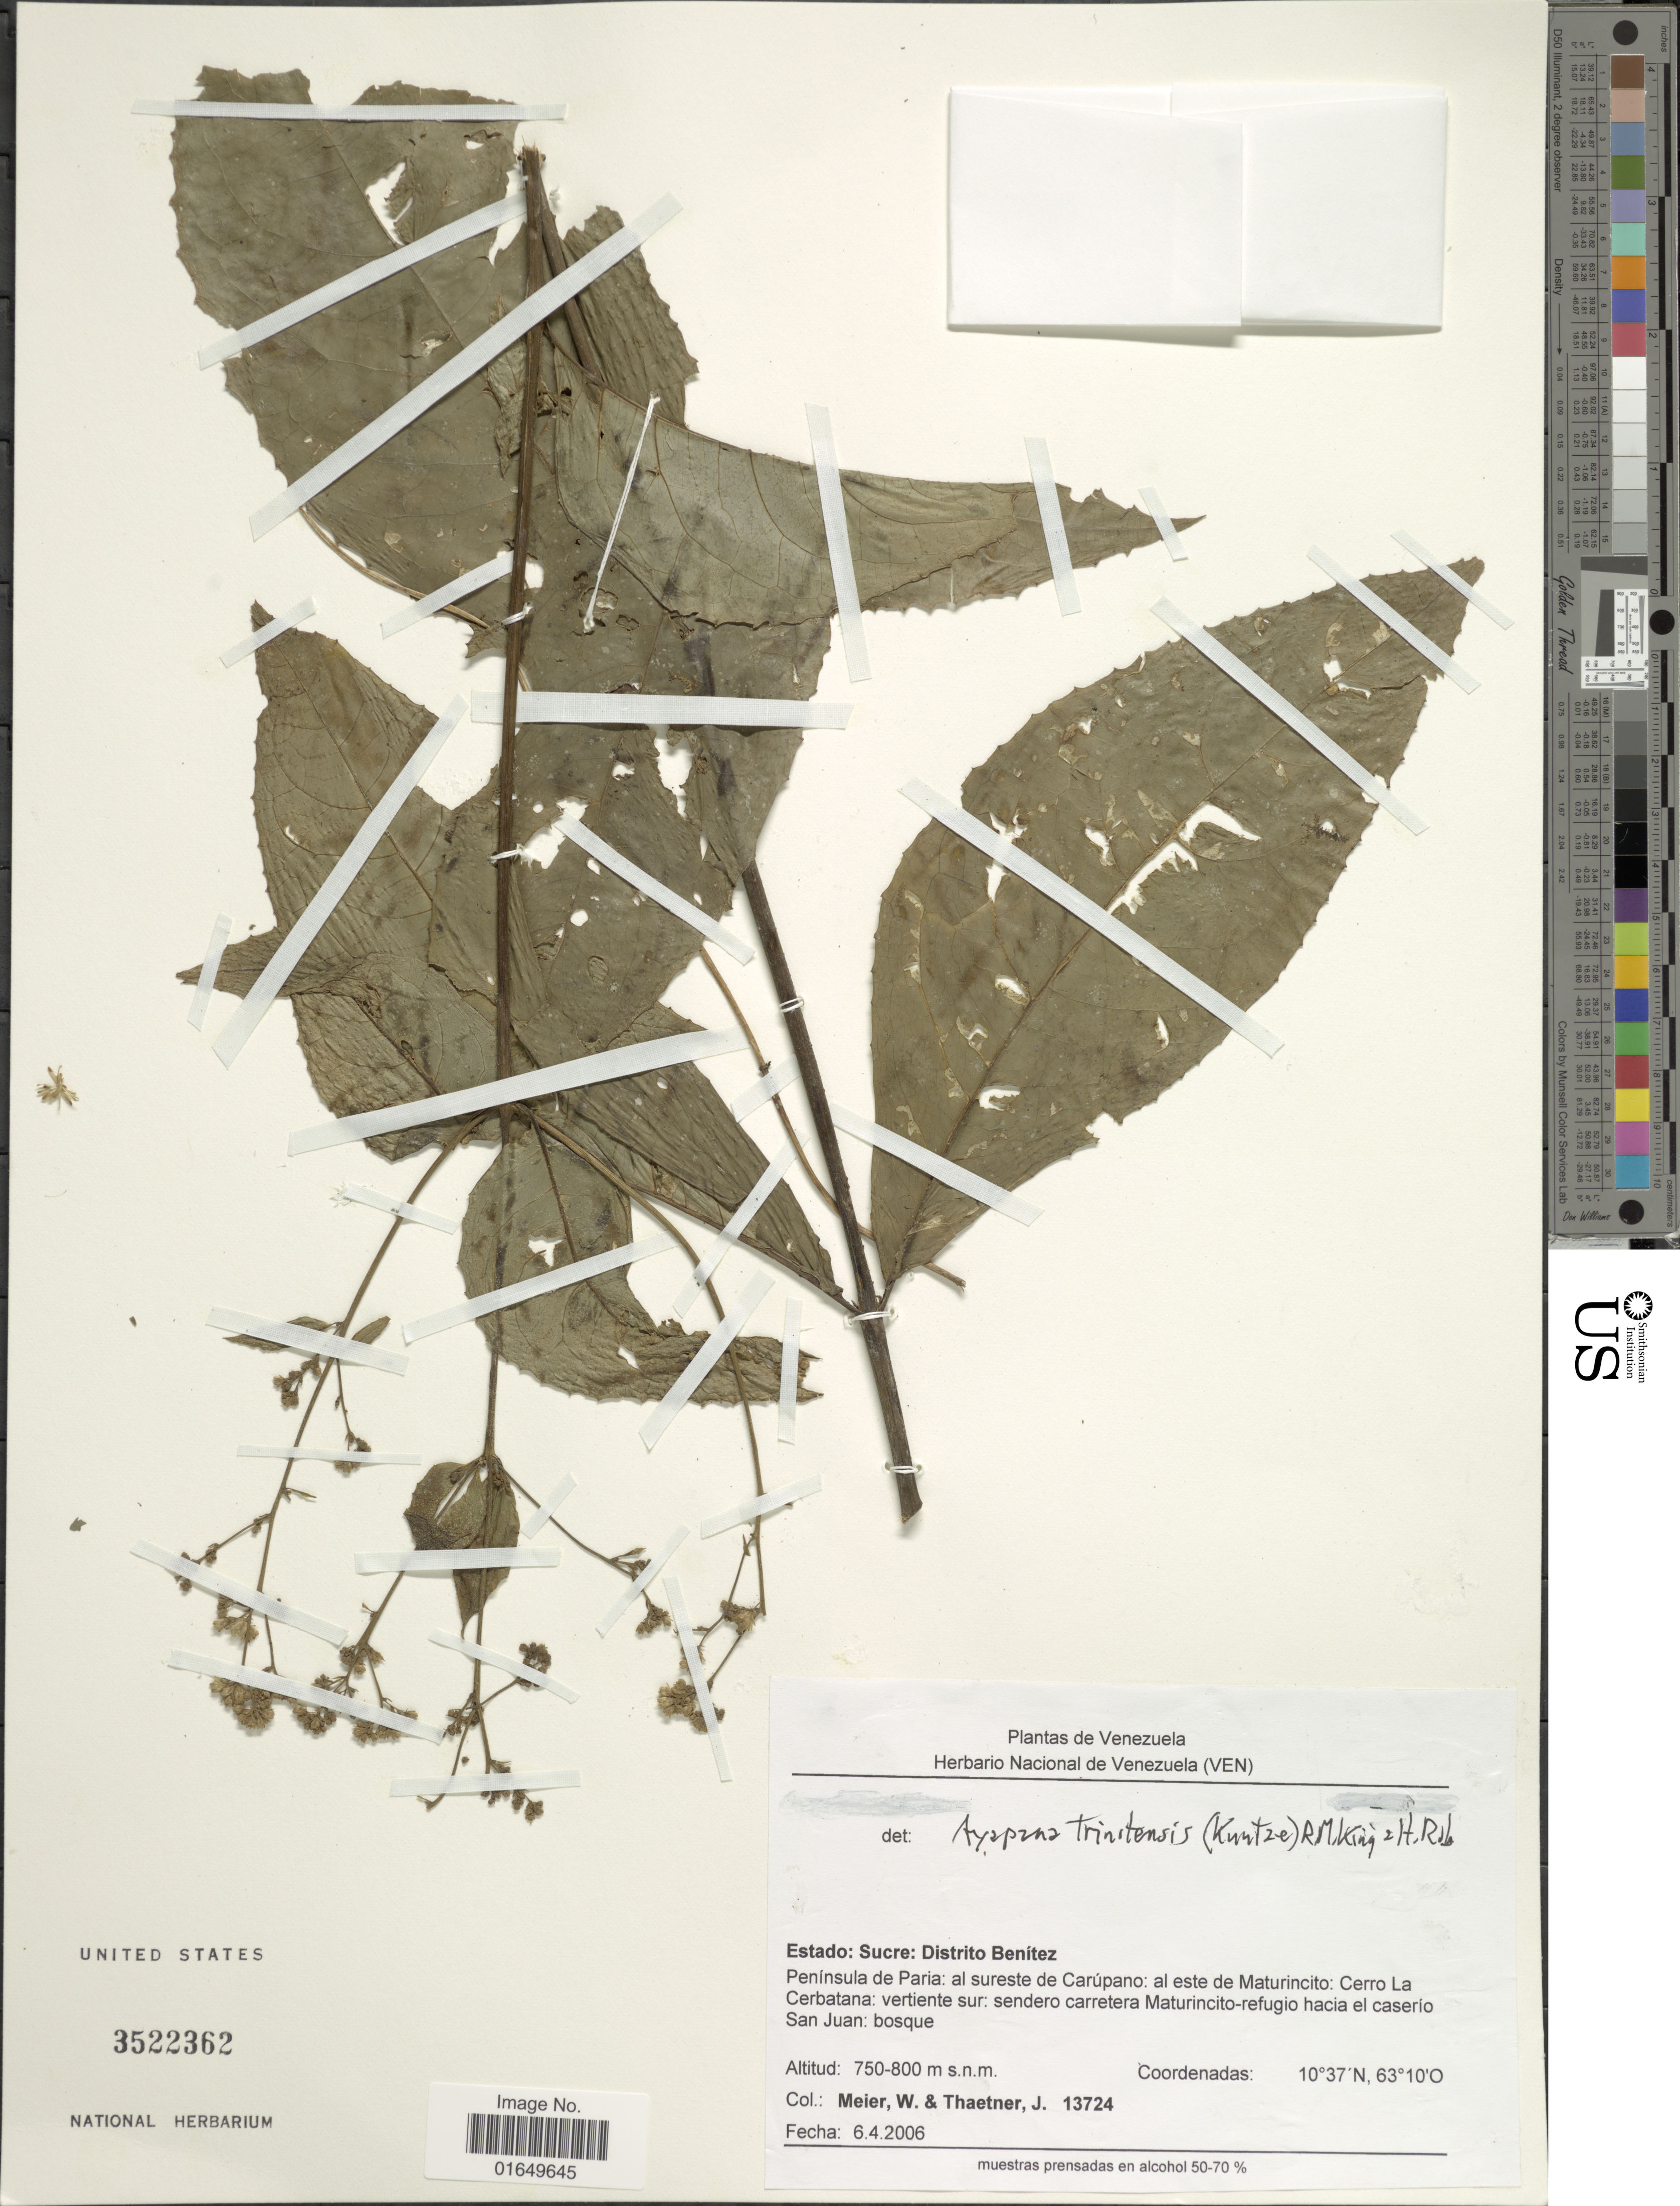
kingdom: Plantae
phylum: Tracheophyta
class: Magnoliopsida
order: Asterales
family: Asteraceae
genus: Ayapana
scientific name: Ayapana trinitensis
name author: (Kuntze) R.M. King & H. Rob.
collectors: W. Meier & J. Thaetner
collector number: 13724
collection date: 2006-04-06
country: Venezuela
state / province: Sucre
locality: Distrito Benítez. Península de Paria: al sureste de Carúpano al este de Maturincito: Cerro La Cerbatana: vertiente sur: sendero carretera Maturincito-refugio hacia el caserío San Juan: bosque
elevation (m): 750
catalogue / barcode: US 3522362